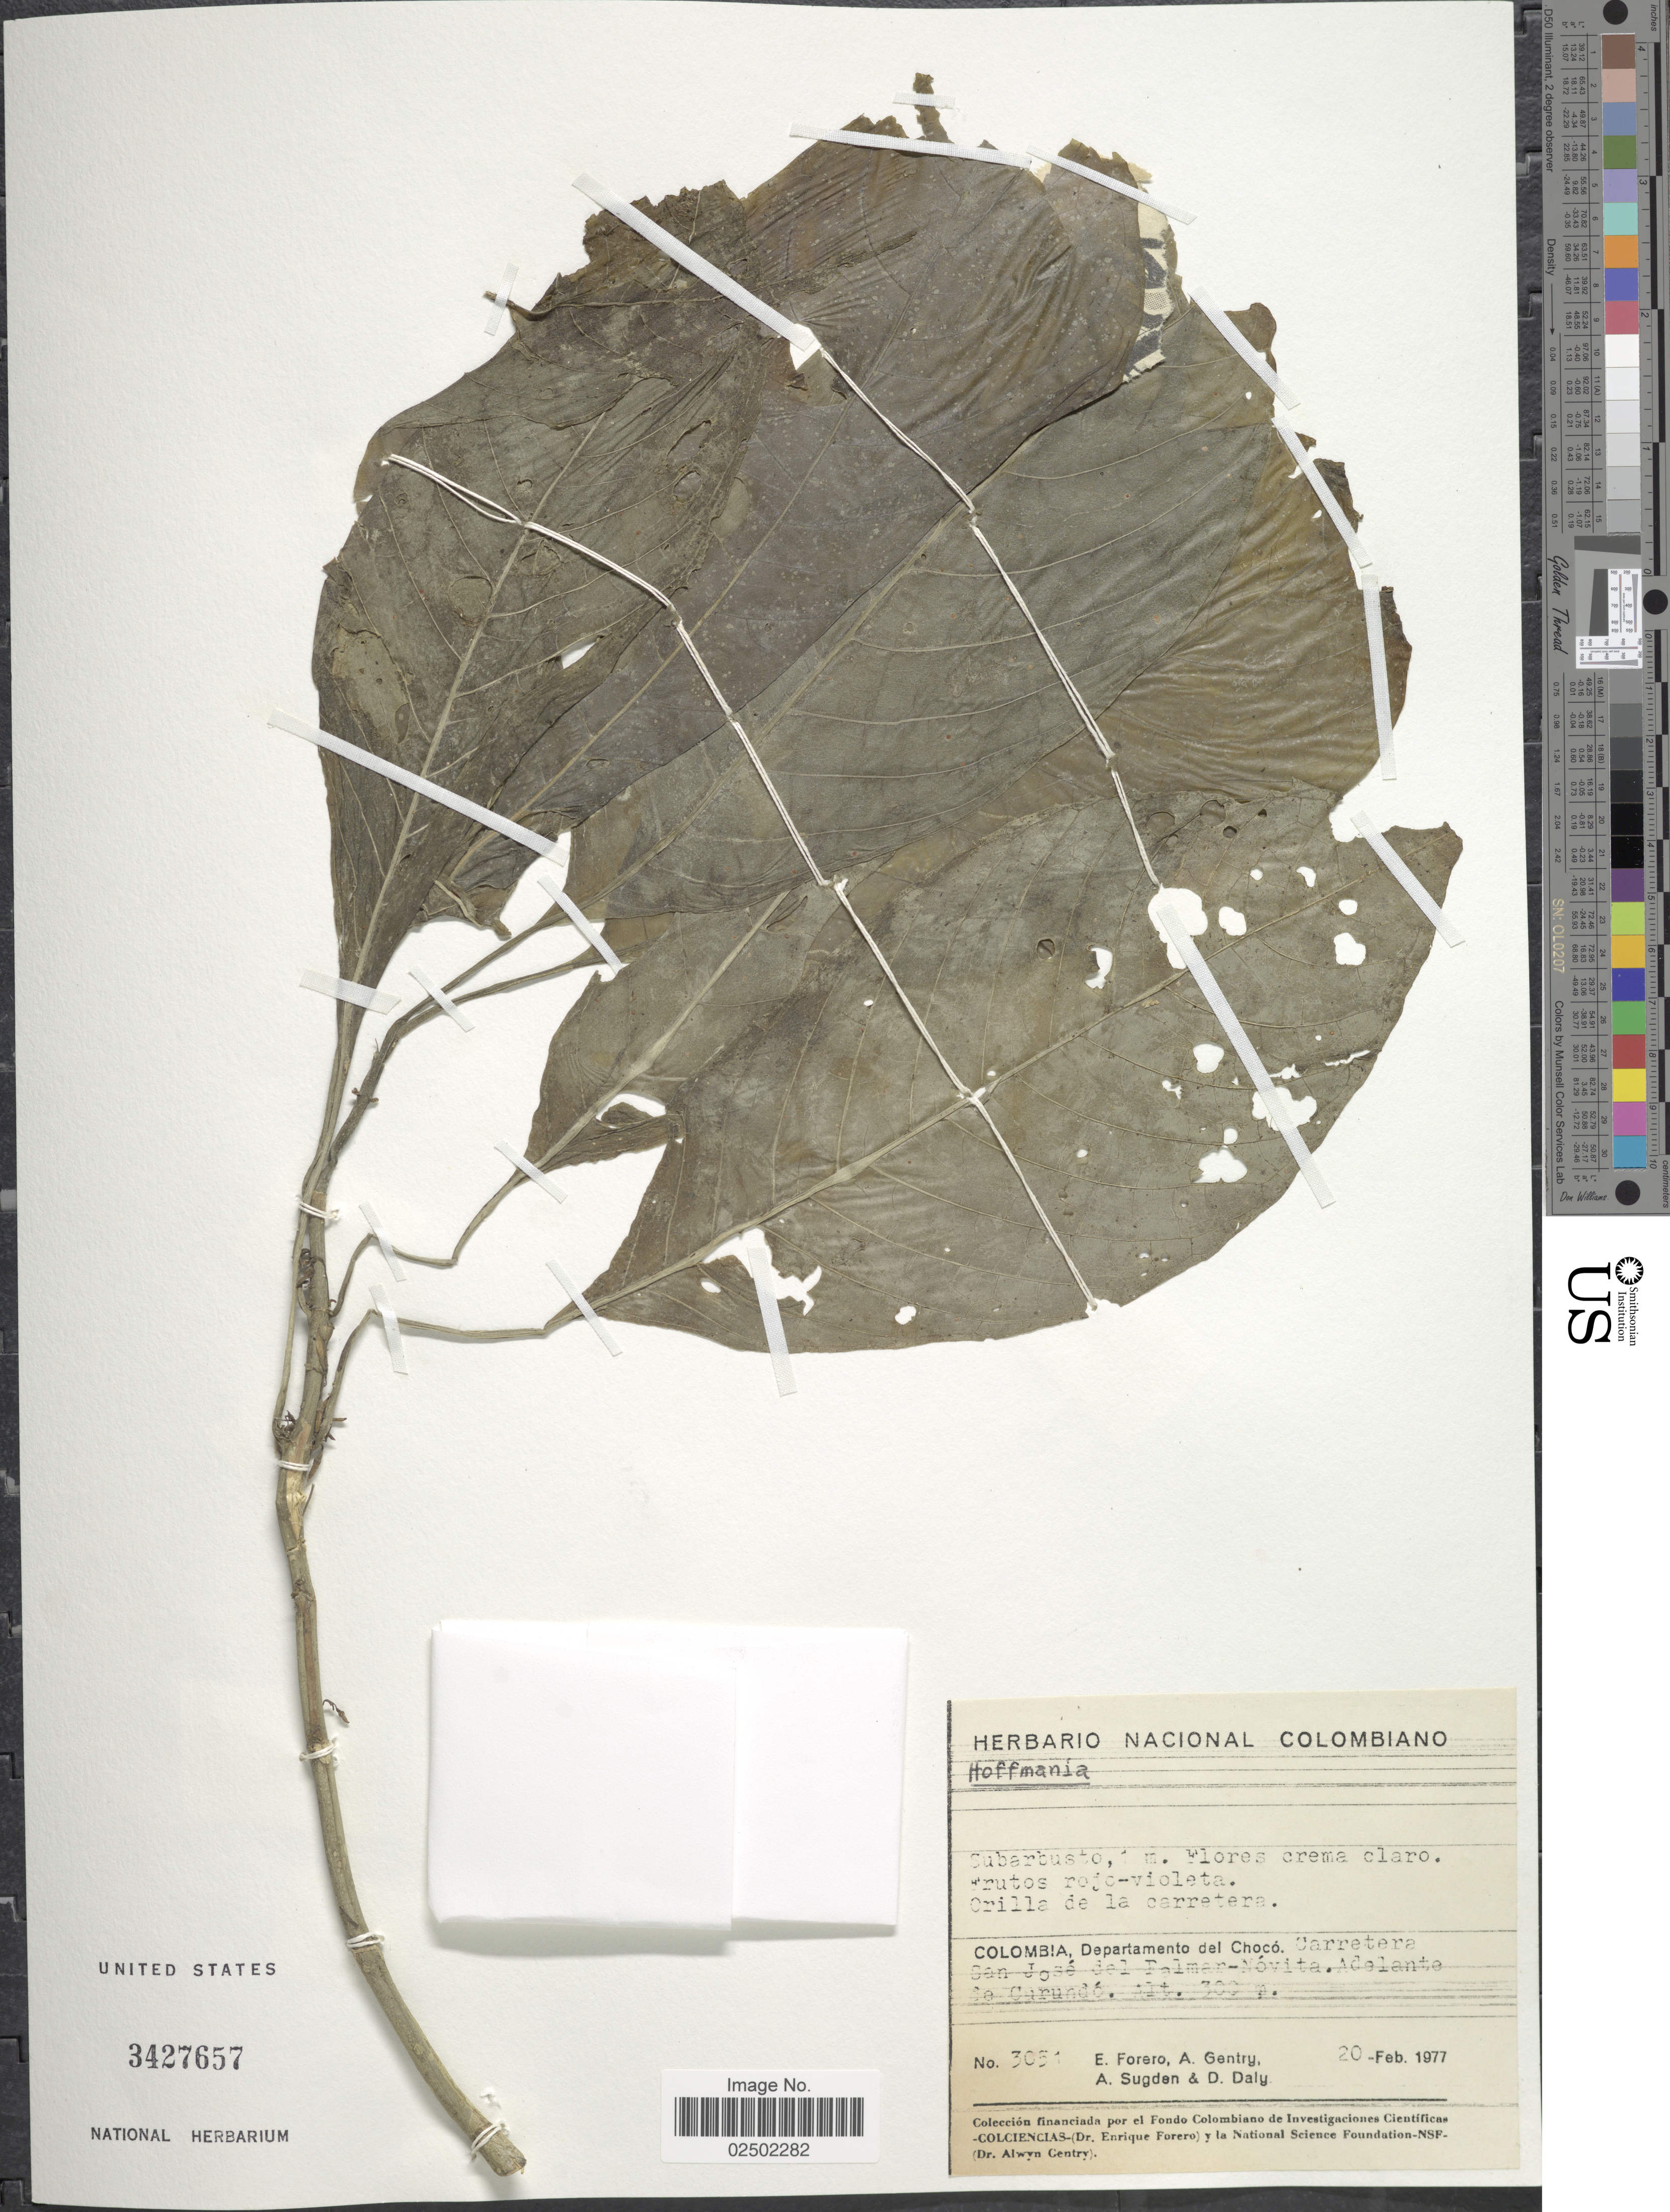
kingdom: Plantae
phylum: Tracheophyta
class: Magnoliopsida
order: Gentianales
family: Rubiaceae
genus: Hoffmannia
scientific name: Hoffmannia sp.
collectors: E. Forero, A. H. Gentry, A. Sugden & D. C. Daly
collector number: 3051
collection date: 1977-02-20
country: Colombia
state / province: Chocó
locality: Colombia, Departamento del Choco: Carretera San Jose del Palman-Novita, Adelante de Carundo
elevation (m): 300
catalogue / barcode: US 3427657